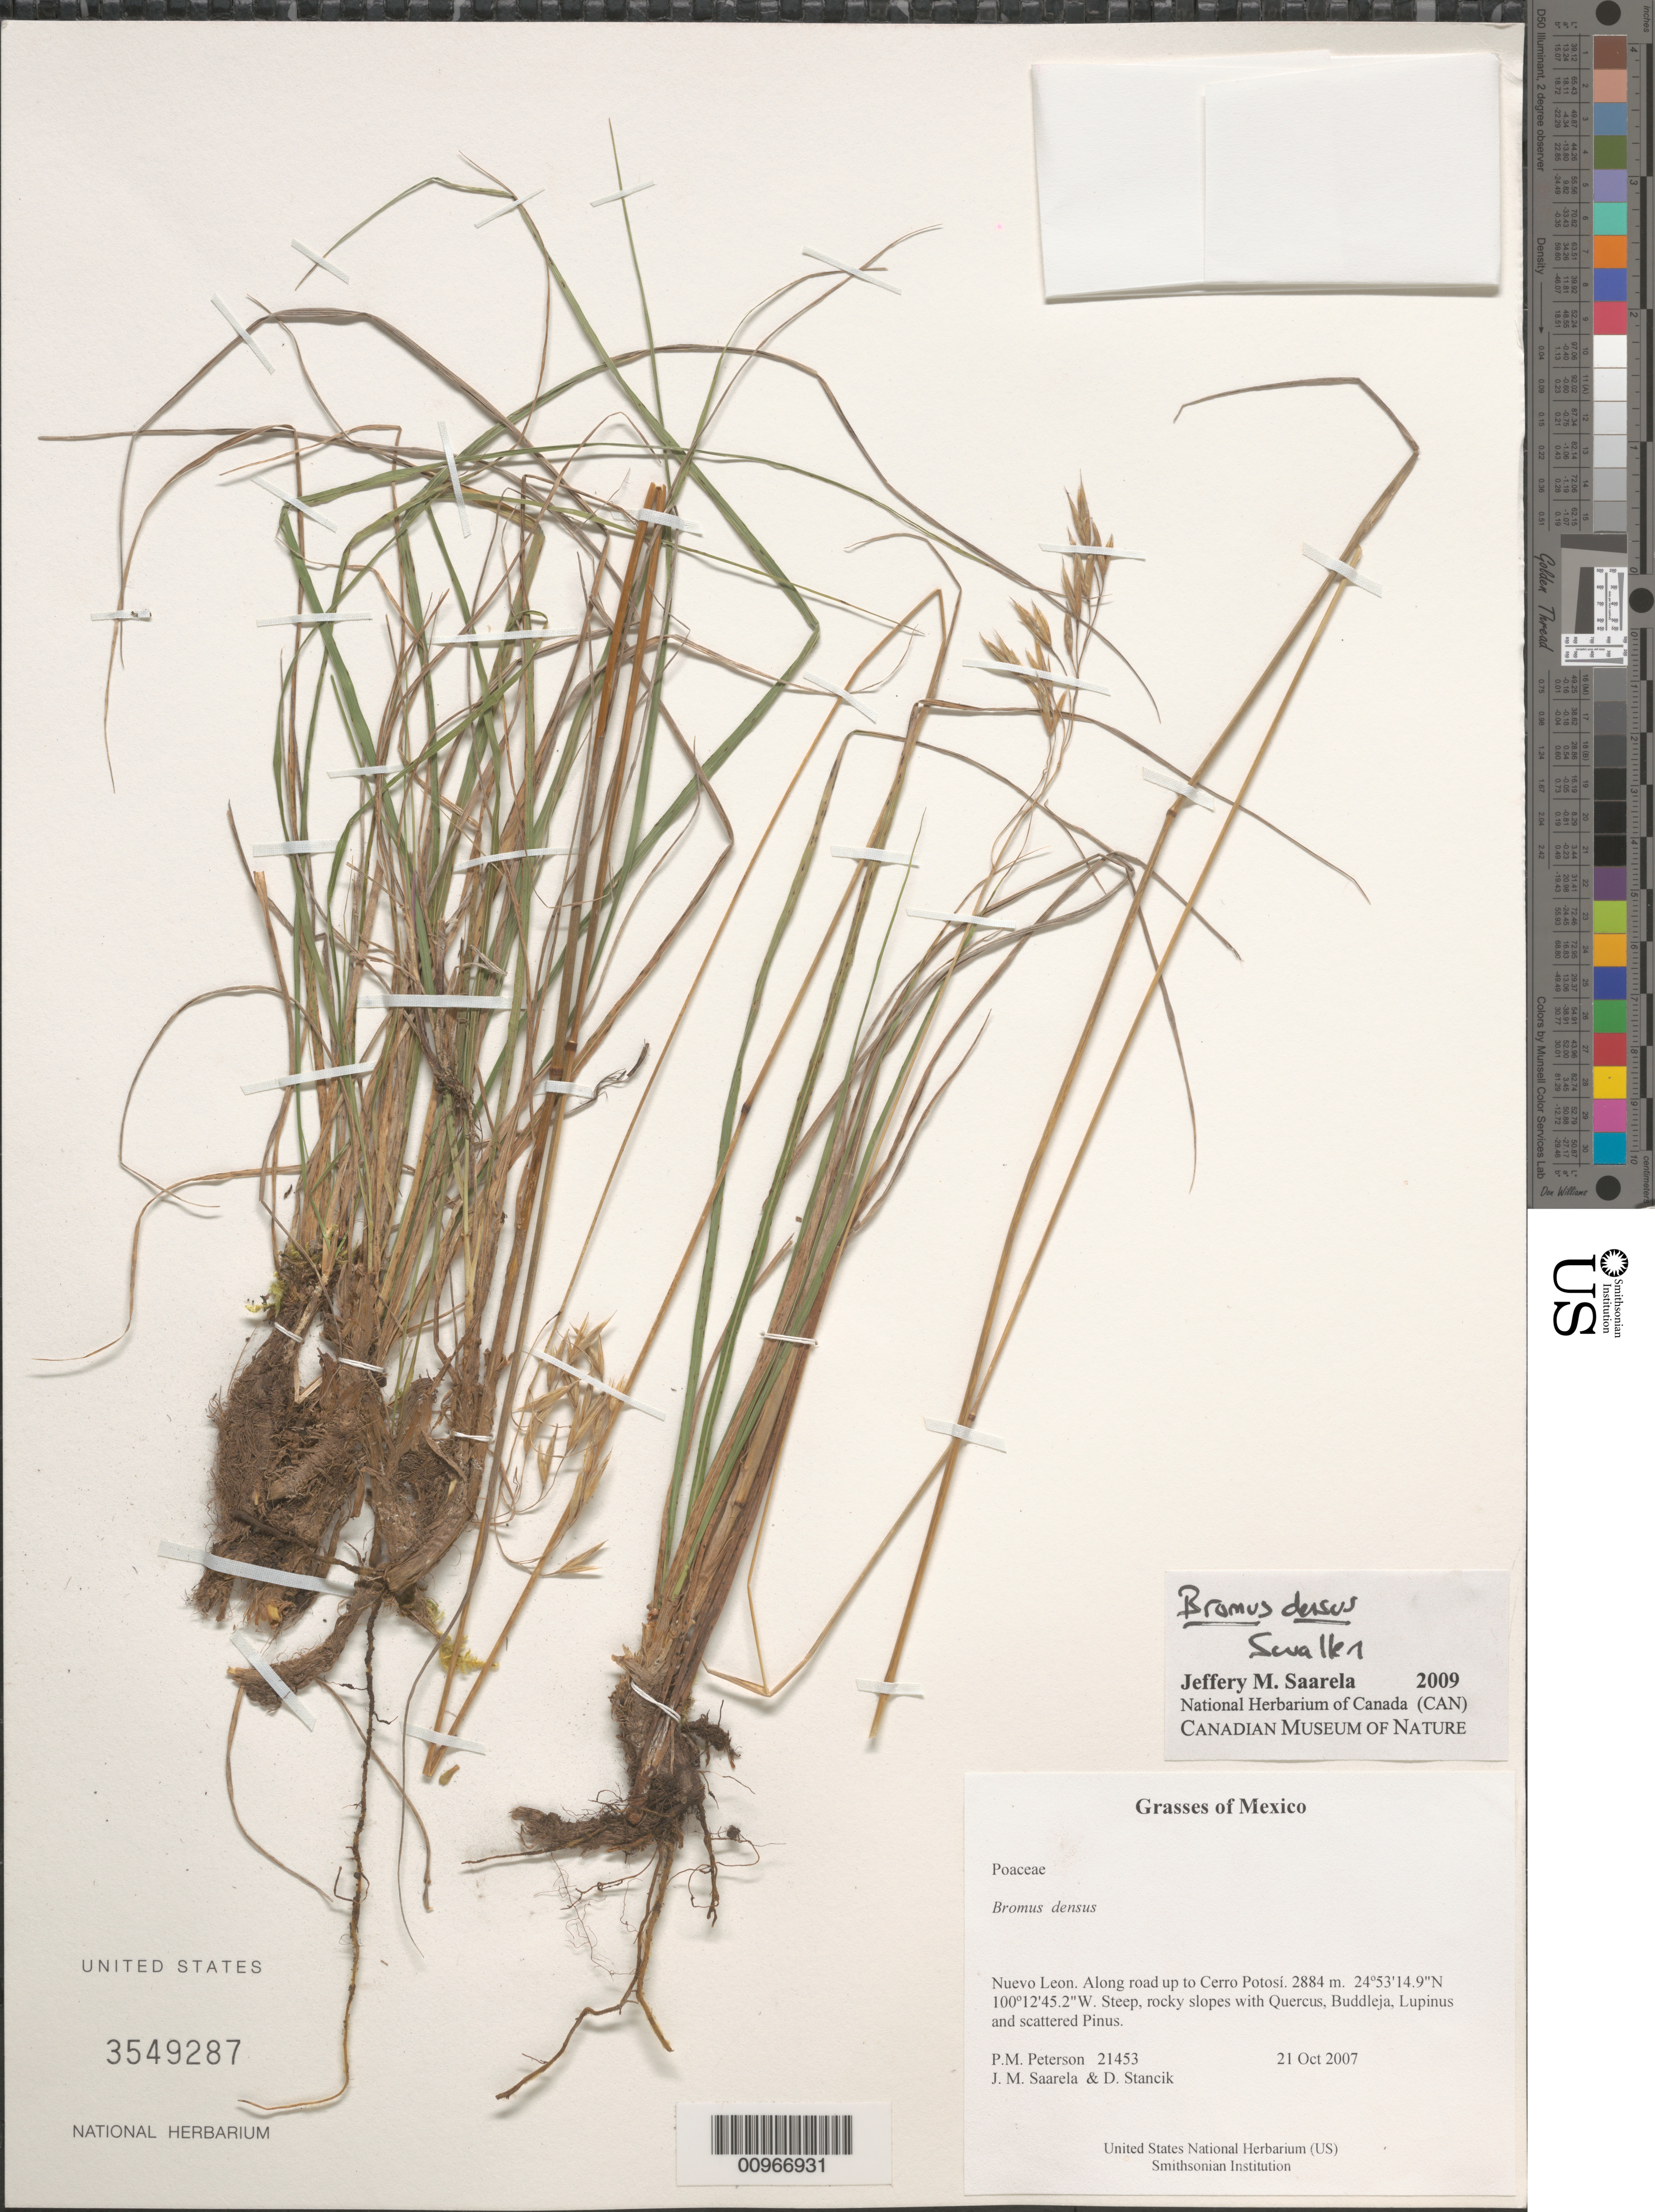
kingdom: Plantae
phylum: Tracheophyta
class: Liliopsida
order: Poales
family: Poaceae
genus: Bromus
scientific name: Bromus densus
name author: Swallen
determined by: Saarela, J. M., (CAN), Canadian Museum of Nature (CANADA)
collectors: P. M. Peterson, J. Saarela & D. Stancik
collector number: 21453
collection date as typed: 21 Oct 2007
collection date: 2007-10-21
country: Mexico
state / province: Nuevo León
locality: Along road up to Cerro Potosí.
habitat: Steep, rocky slopes with Quercus, Buddleja, Lupinus and scattered Pinus.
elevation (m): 2884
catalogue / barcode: US 3549287